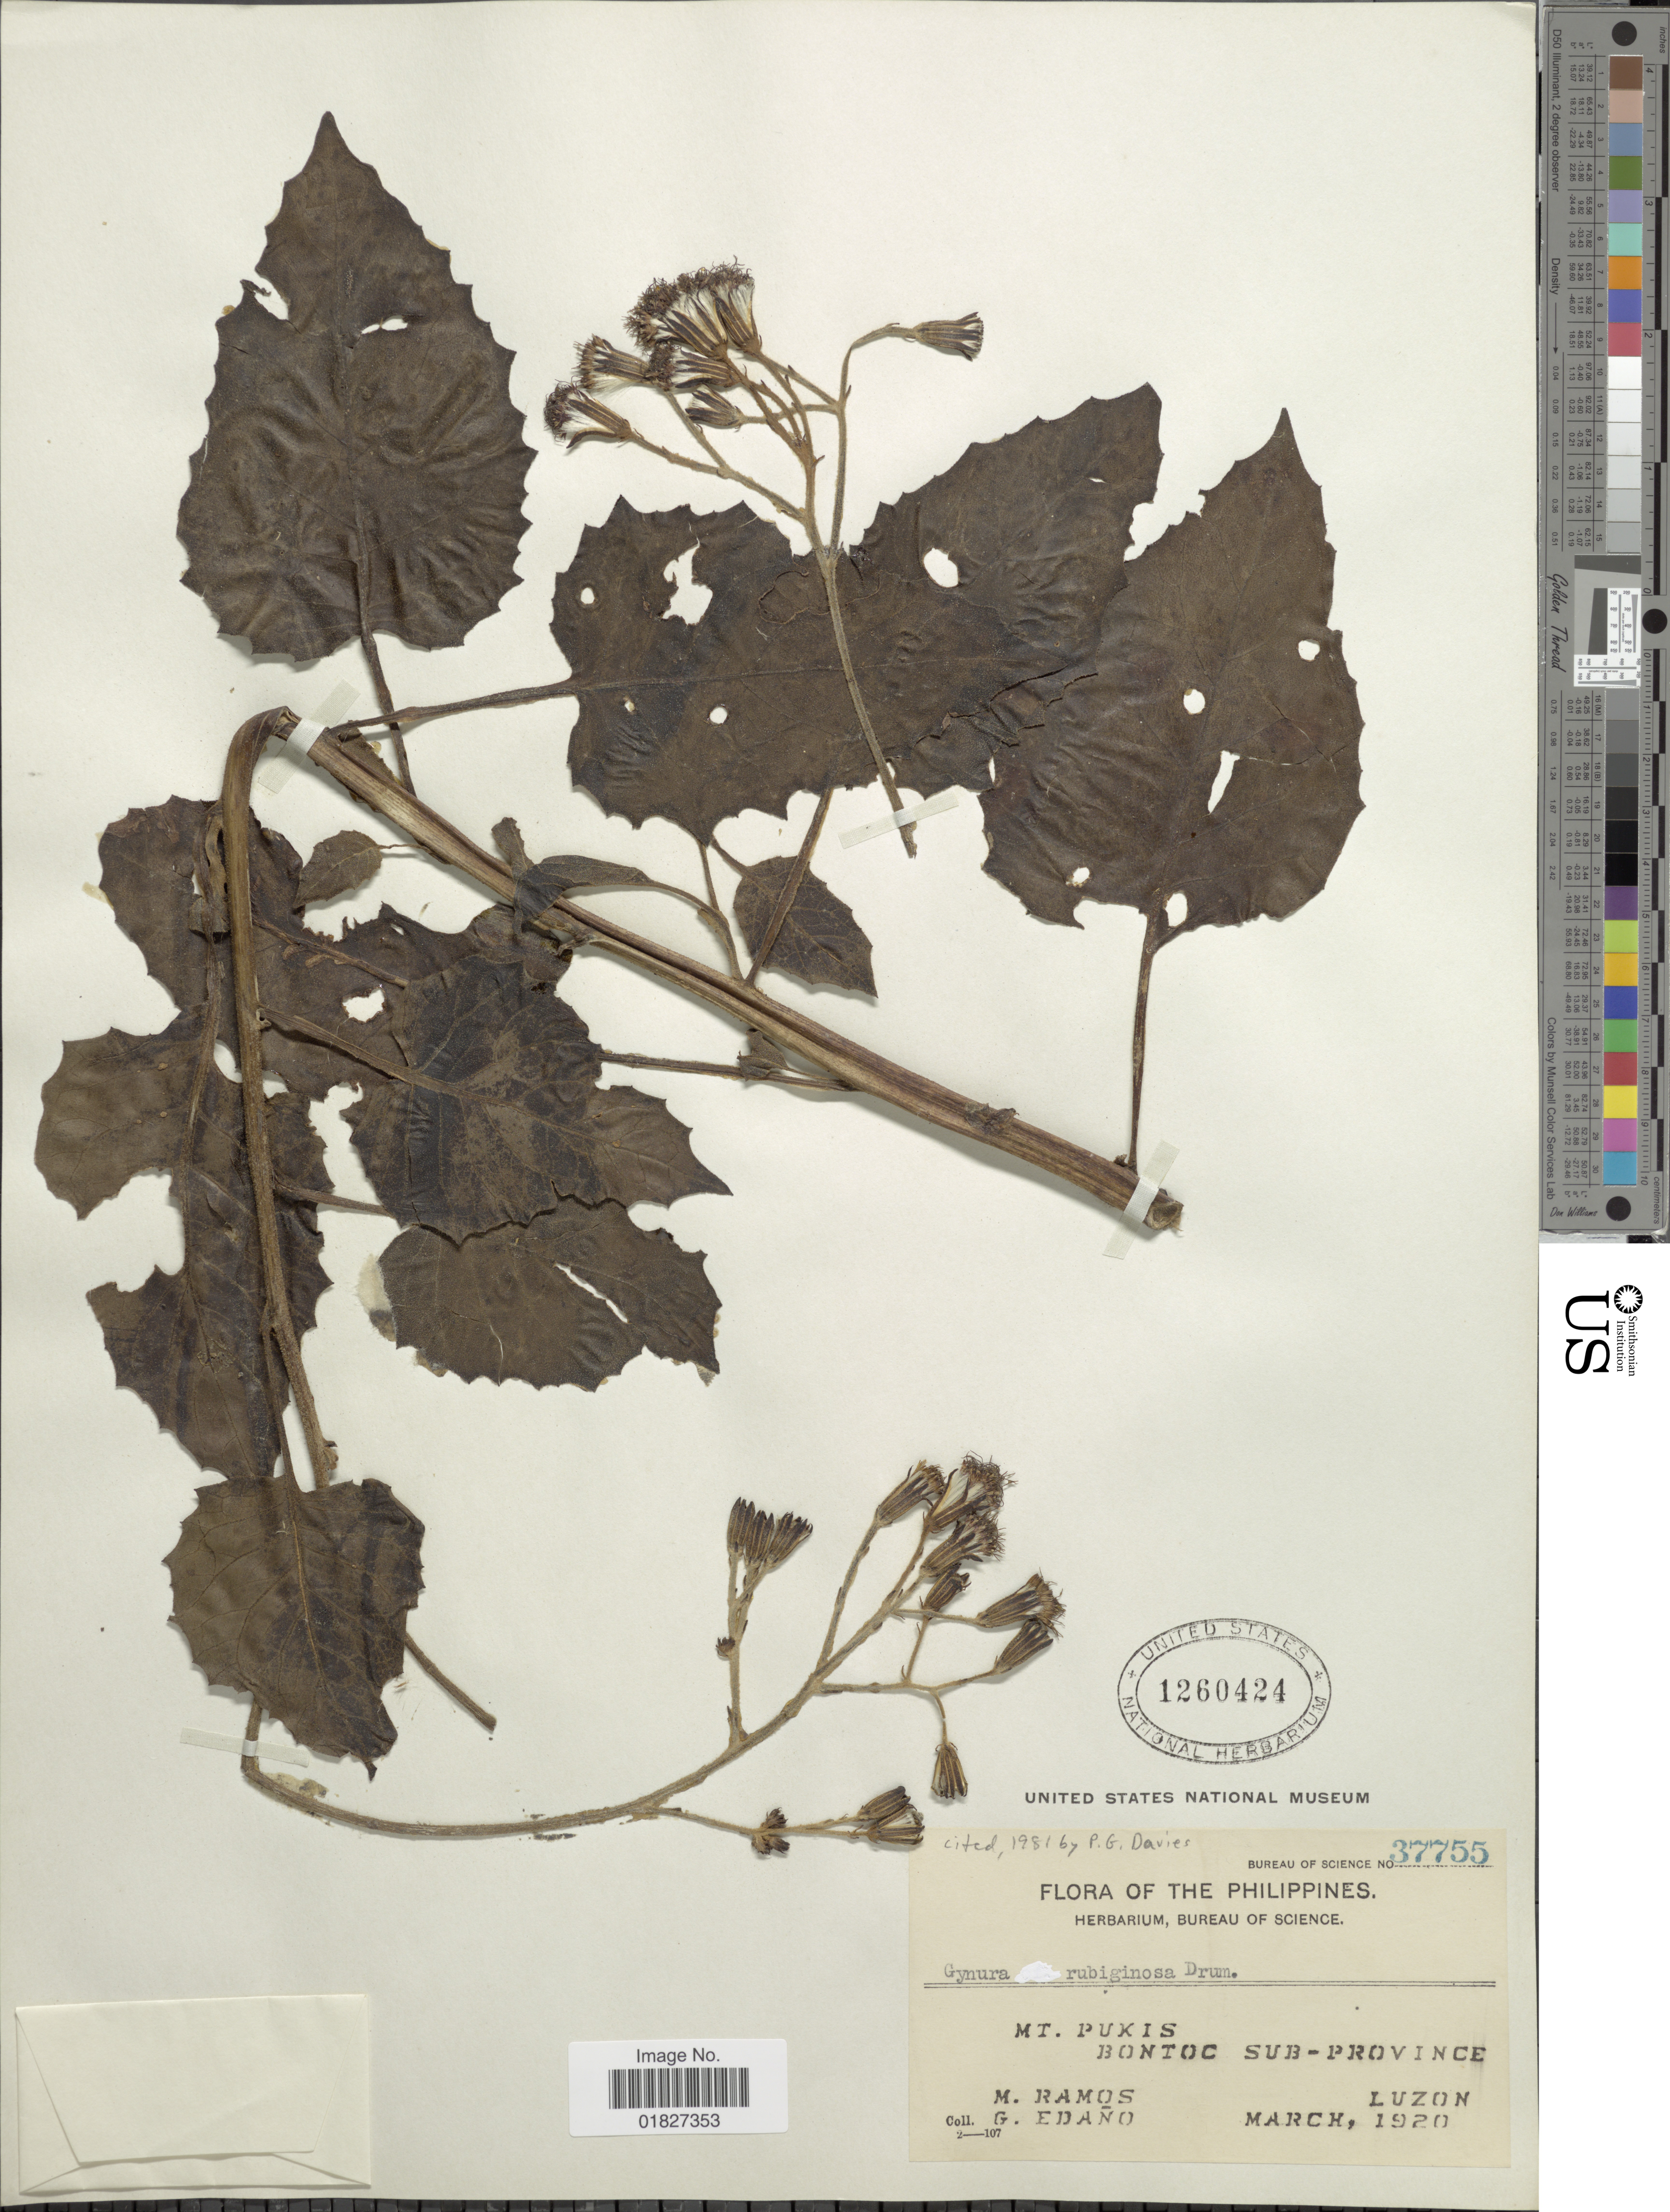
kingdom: Plantae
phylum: Tracheophyta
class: Magnoliopsida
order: Asterales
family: Asteraceae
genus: Gynura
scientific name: Gynura rubiginosa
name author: (Elmer) J.R. Drumm.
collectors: M. Ramos & G. Edaño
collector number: Bureau of Science 37755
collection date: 1920-03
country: Philippines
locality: Mt. Pukis, Bontoc Sub-Province, Luzon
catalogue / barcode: US 1260424